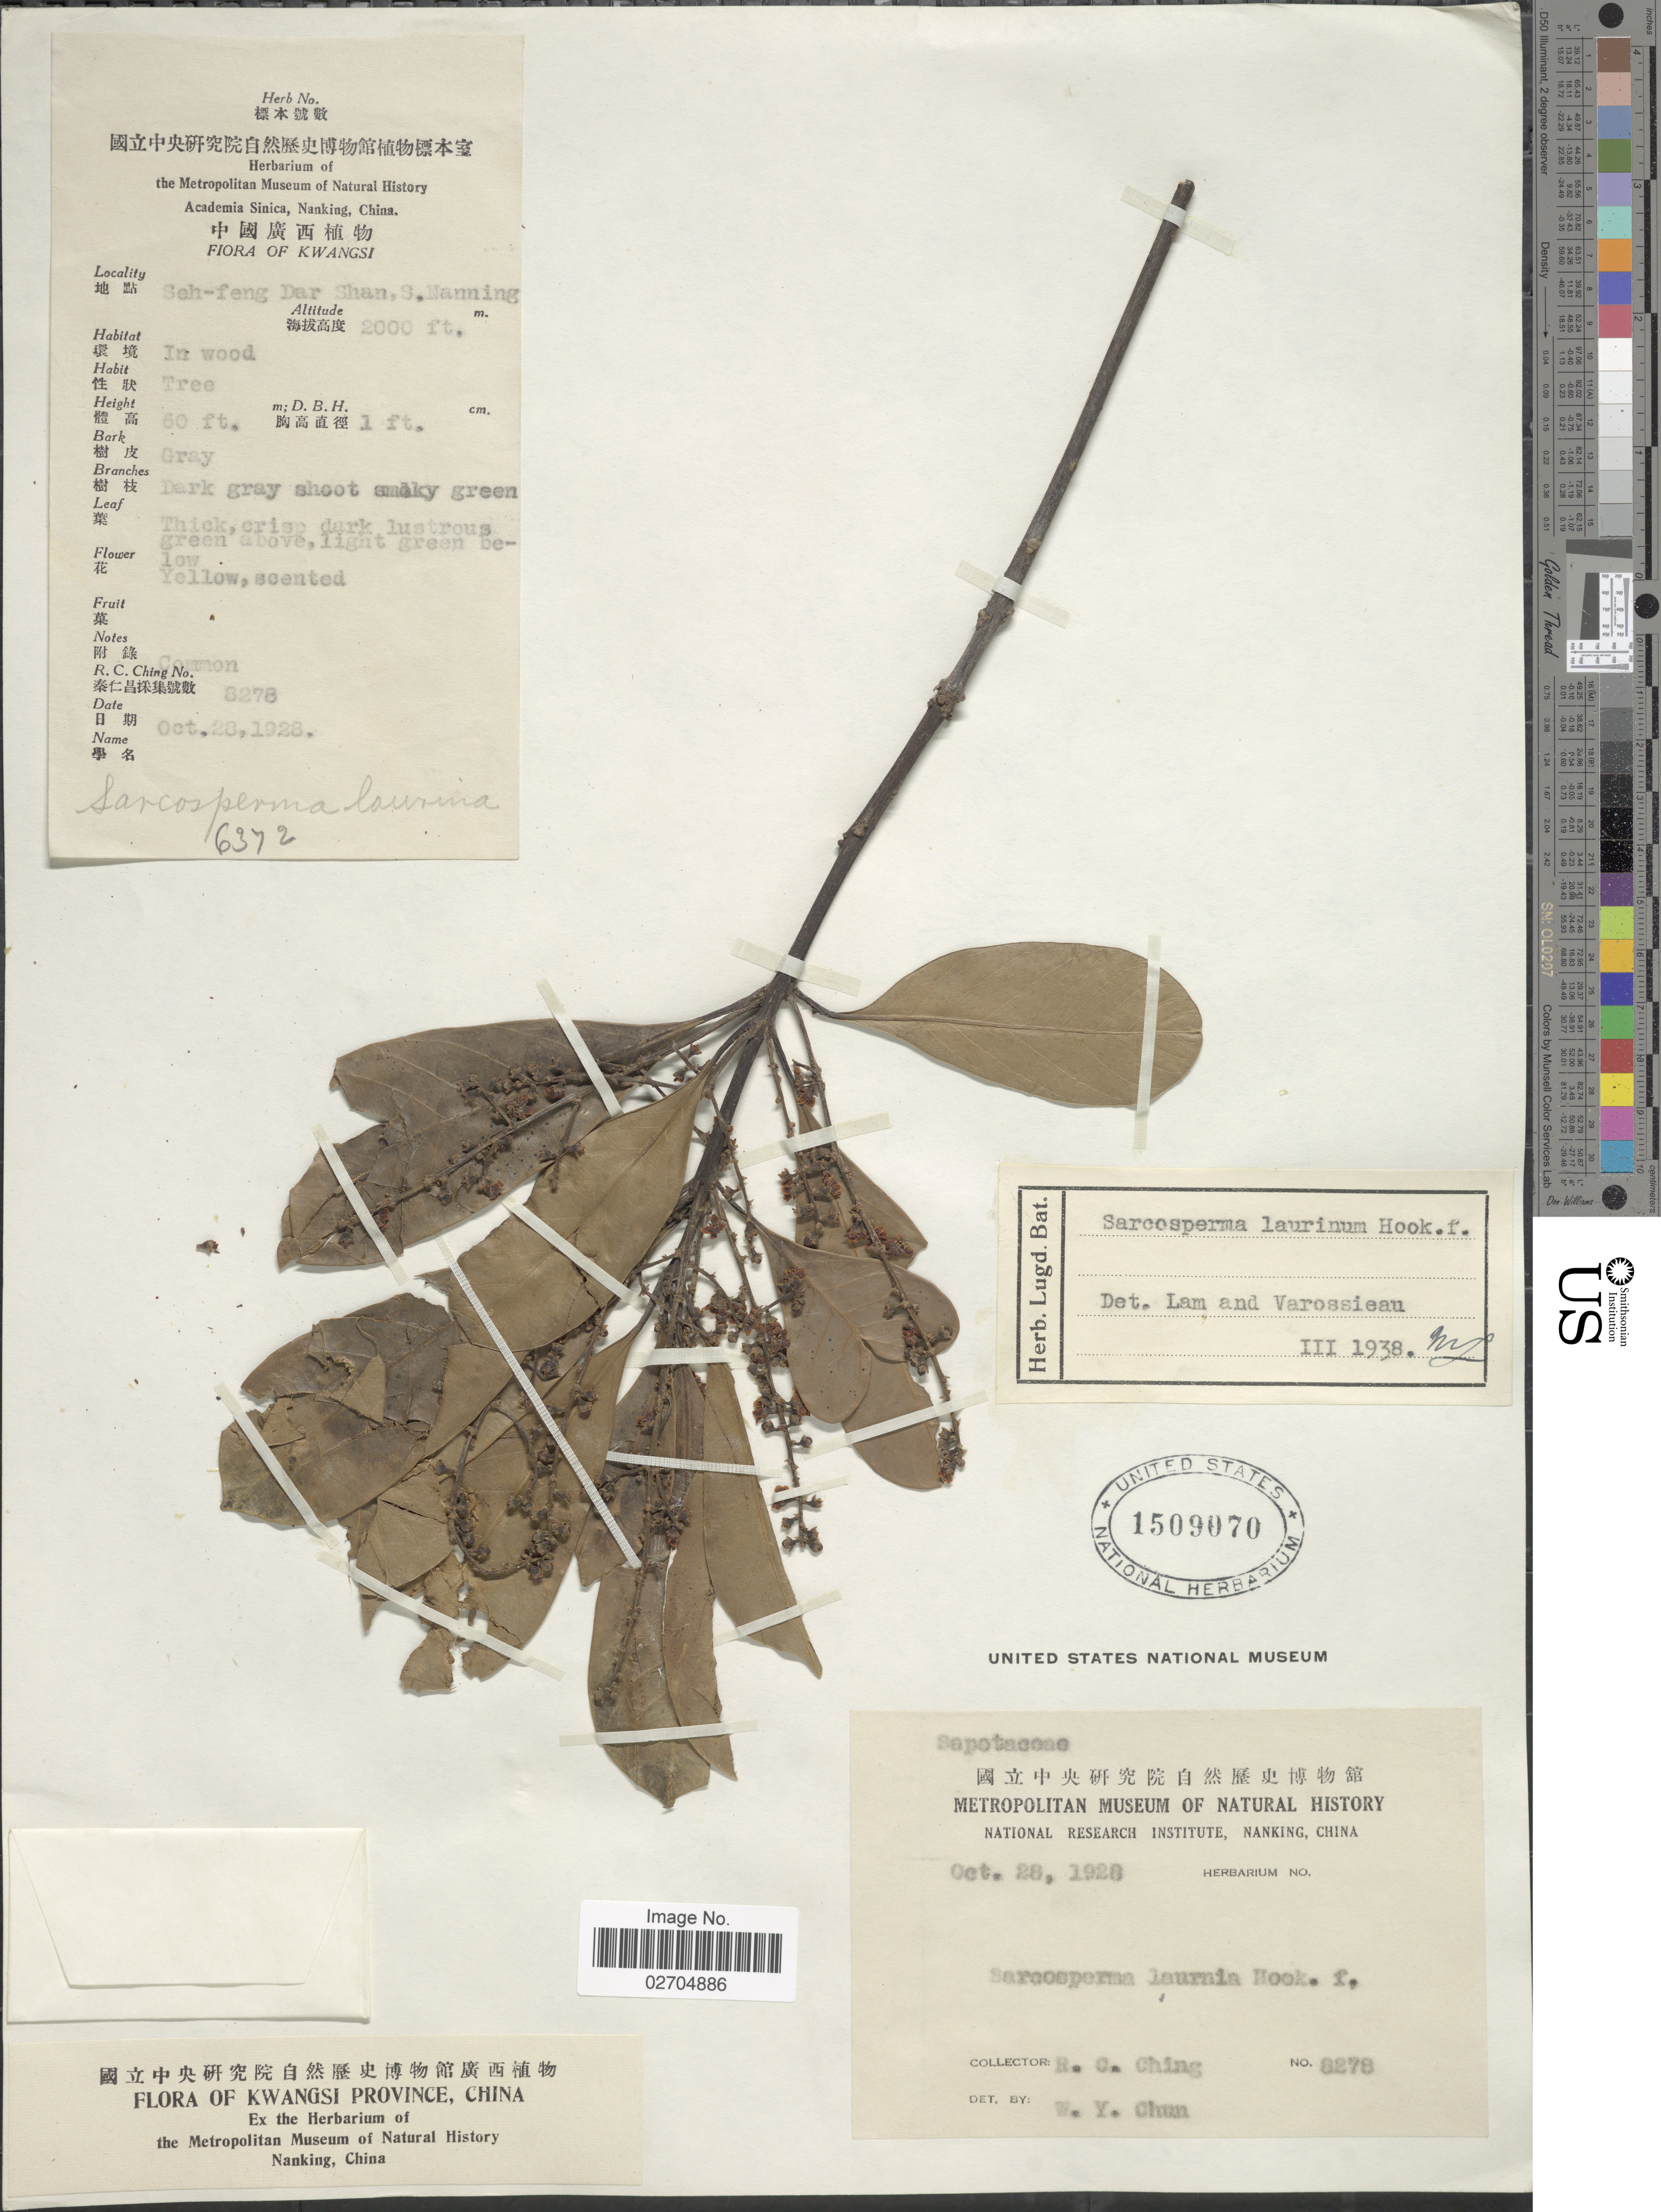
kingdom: Plantae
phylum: Tracheophyta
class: Magnoliopsida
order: Ericales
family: Sapotaceae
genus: Sarcosperma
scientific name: Sarcosperma laurinum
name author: (Benth.) Hook. f.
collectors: R. C. Ching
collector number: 8278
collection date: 1928-10-28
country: China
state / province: Guangxi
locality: Kwangi Province. Seh-feng Dar Shan, S. Nanning.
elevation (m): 610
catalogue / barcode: US 1509070